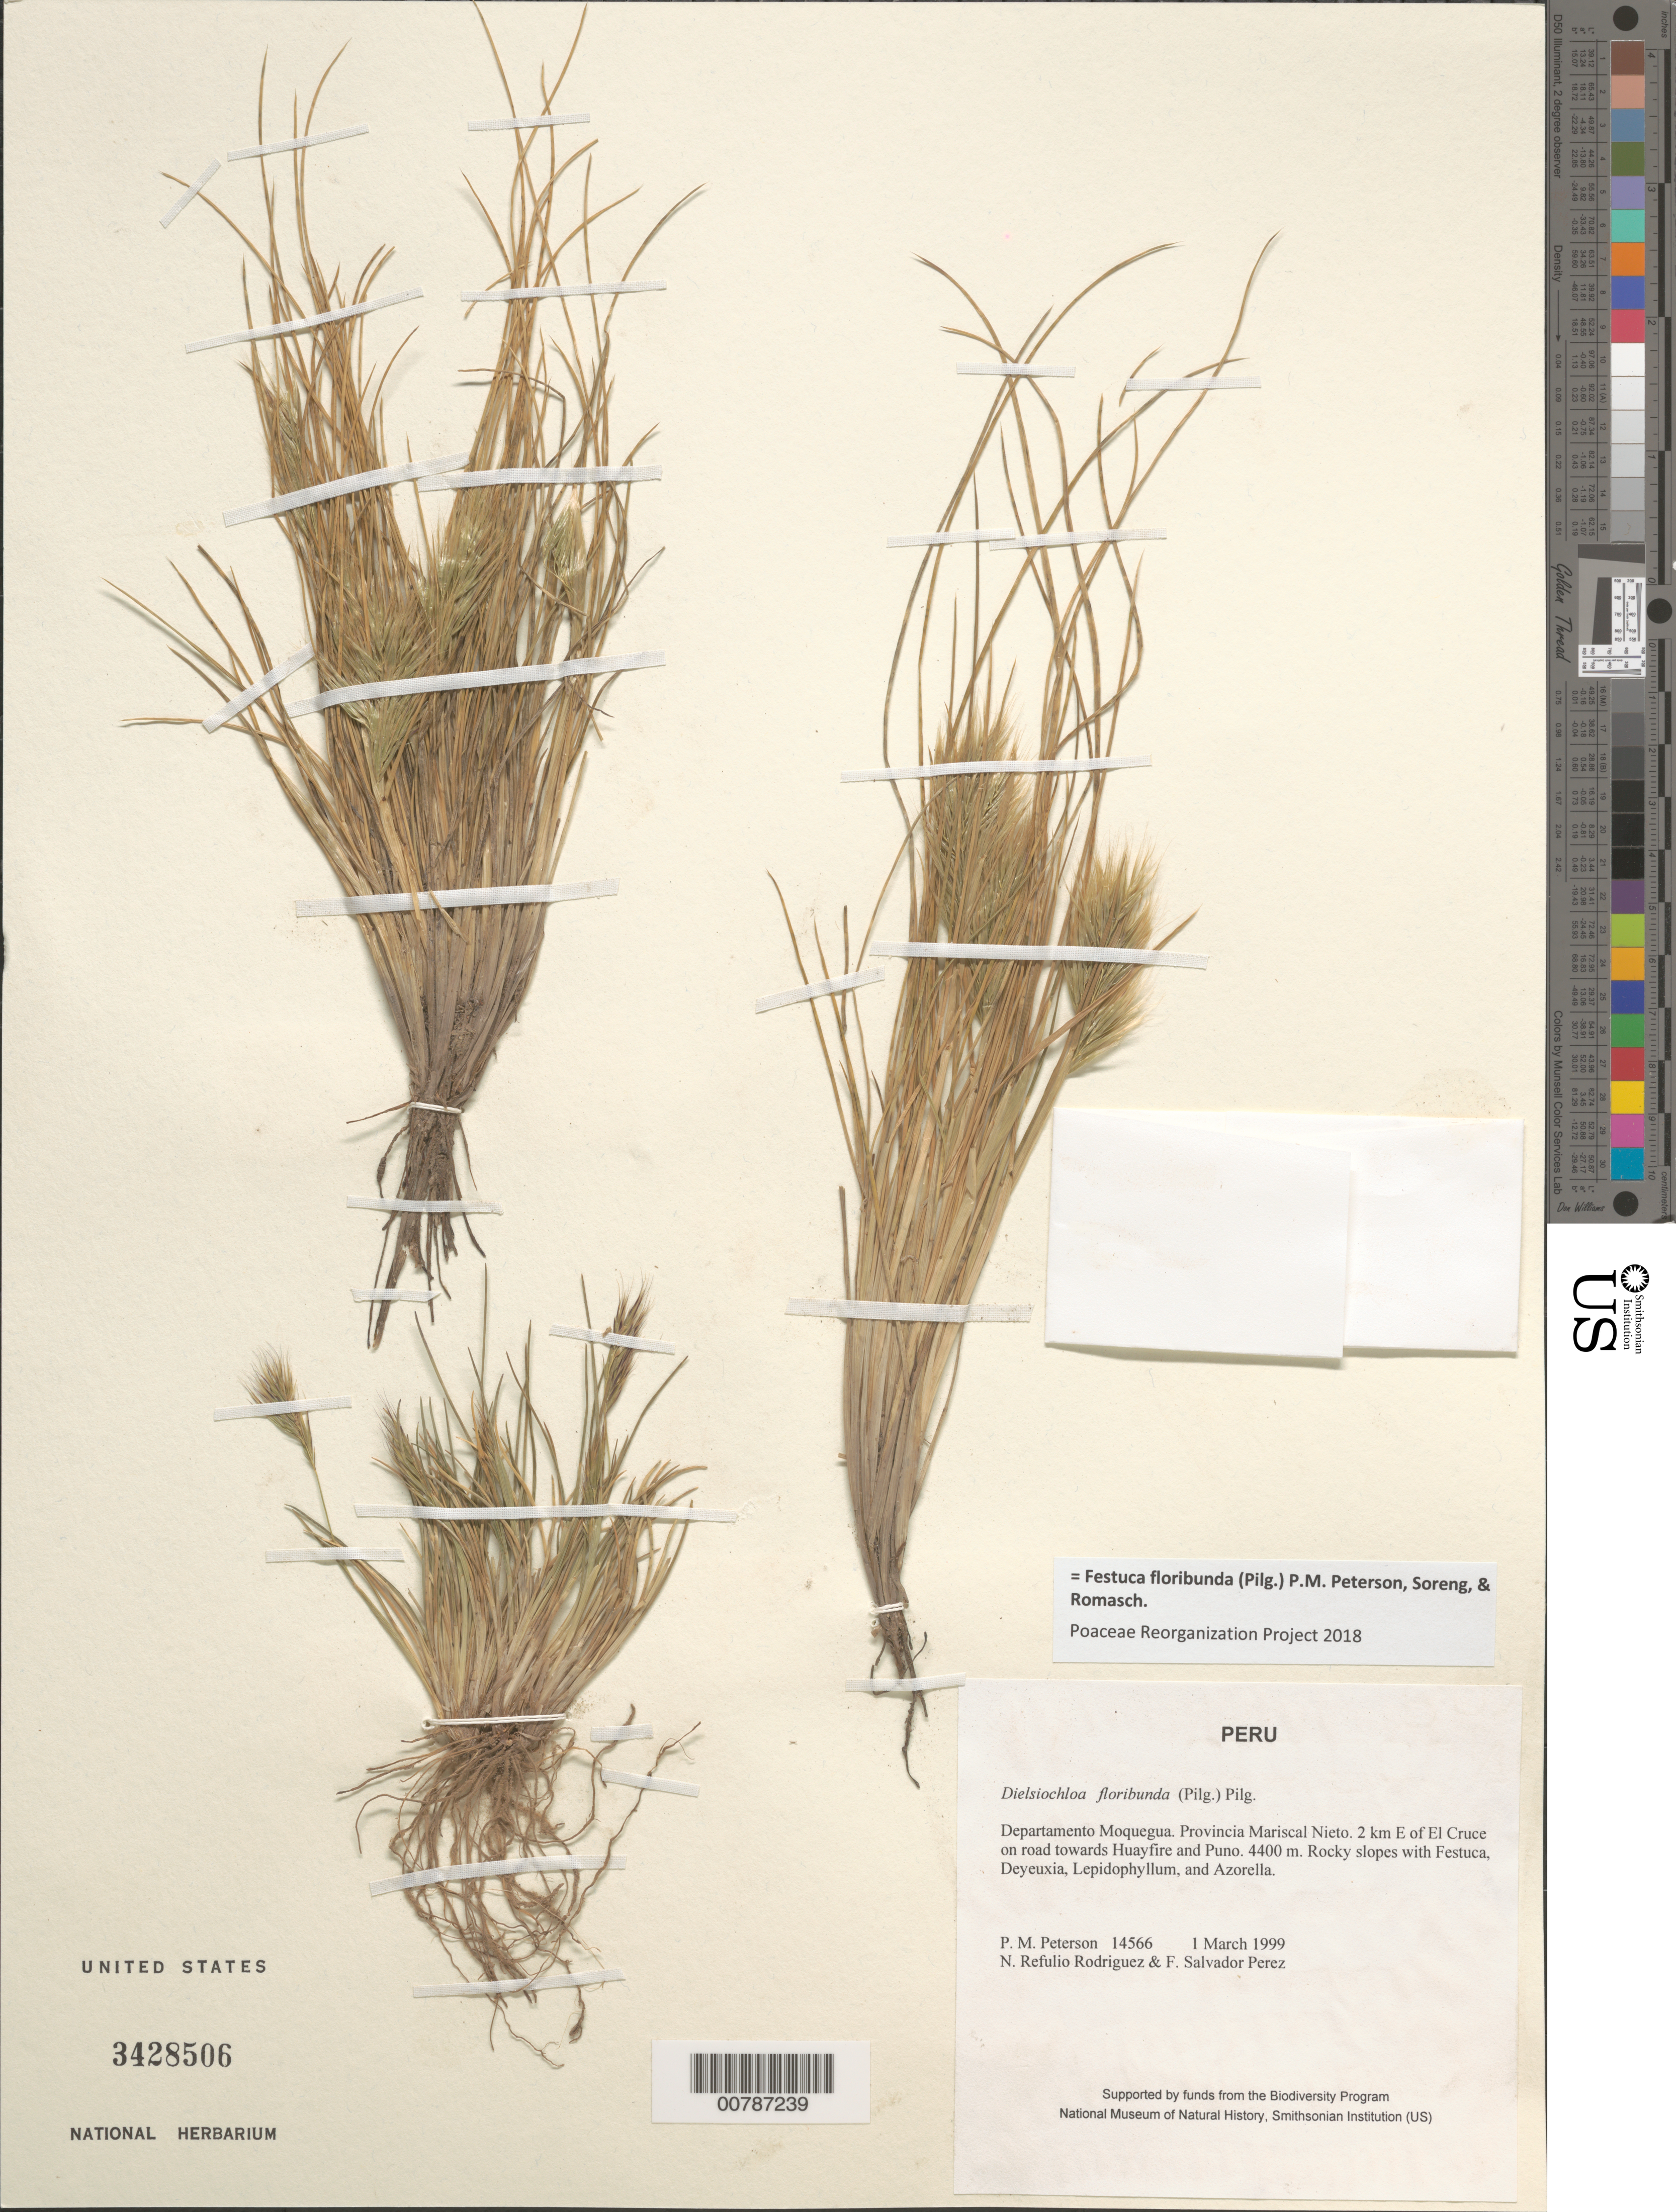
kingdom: Plantae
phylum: Tracheophyta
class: Liliopsida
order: Poales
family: Poaceae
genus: Festuca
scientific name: Festuca floribunda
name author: (Pilg.) P.M. Peterson et al.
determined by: Poaceae Reorganization Project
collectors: P. M. Peterson, N. Refulio-Rodríguez & F. Salvador Perez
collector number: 14566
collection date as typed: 01 Mar 1999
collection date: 1999-03-01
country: Peru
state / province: Moquegua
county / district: Mariscal Nieto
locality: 2 km E of El Cruce on road towards Huayfire and Puno.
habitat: Rocky slopes with Festuca, Deyeuxia, Lepidophyllum and Azorella.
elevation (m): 4400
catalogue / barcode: US 3428506